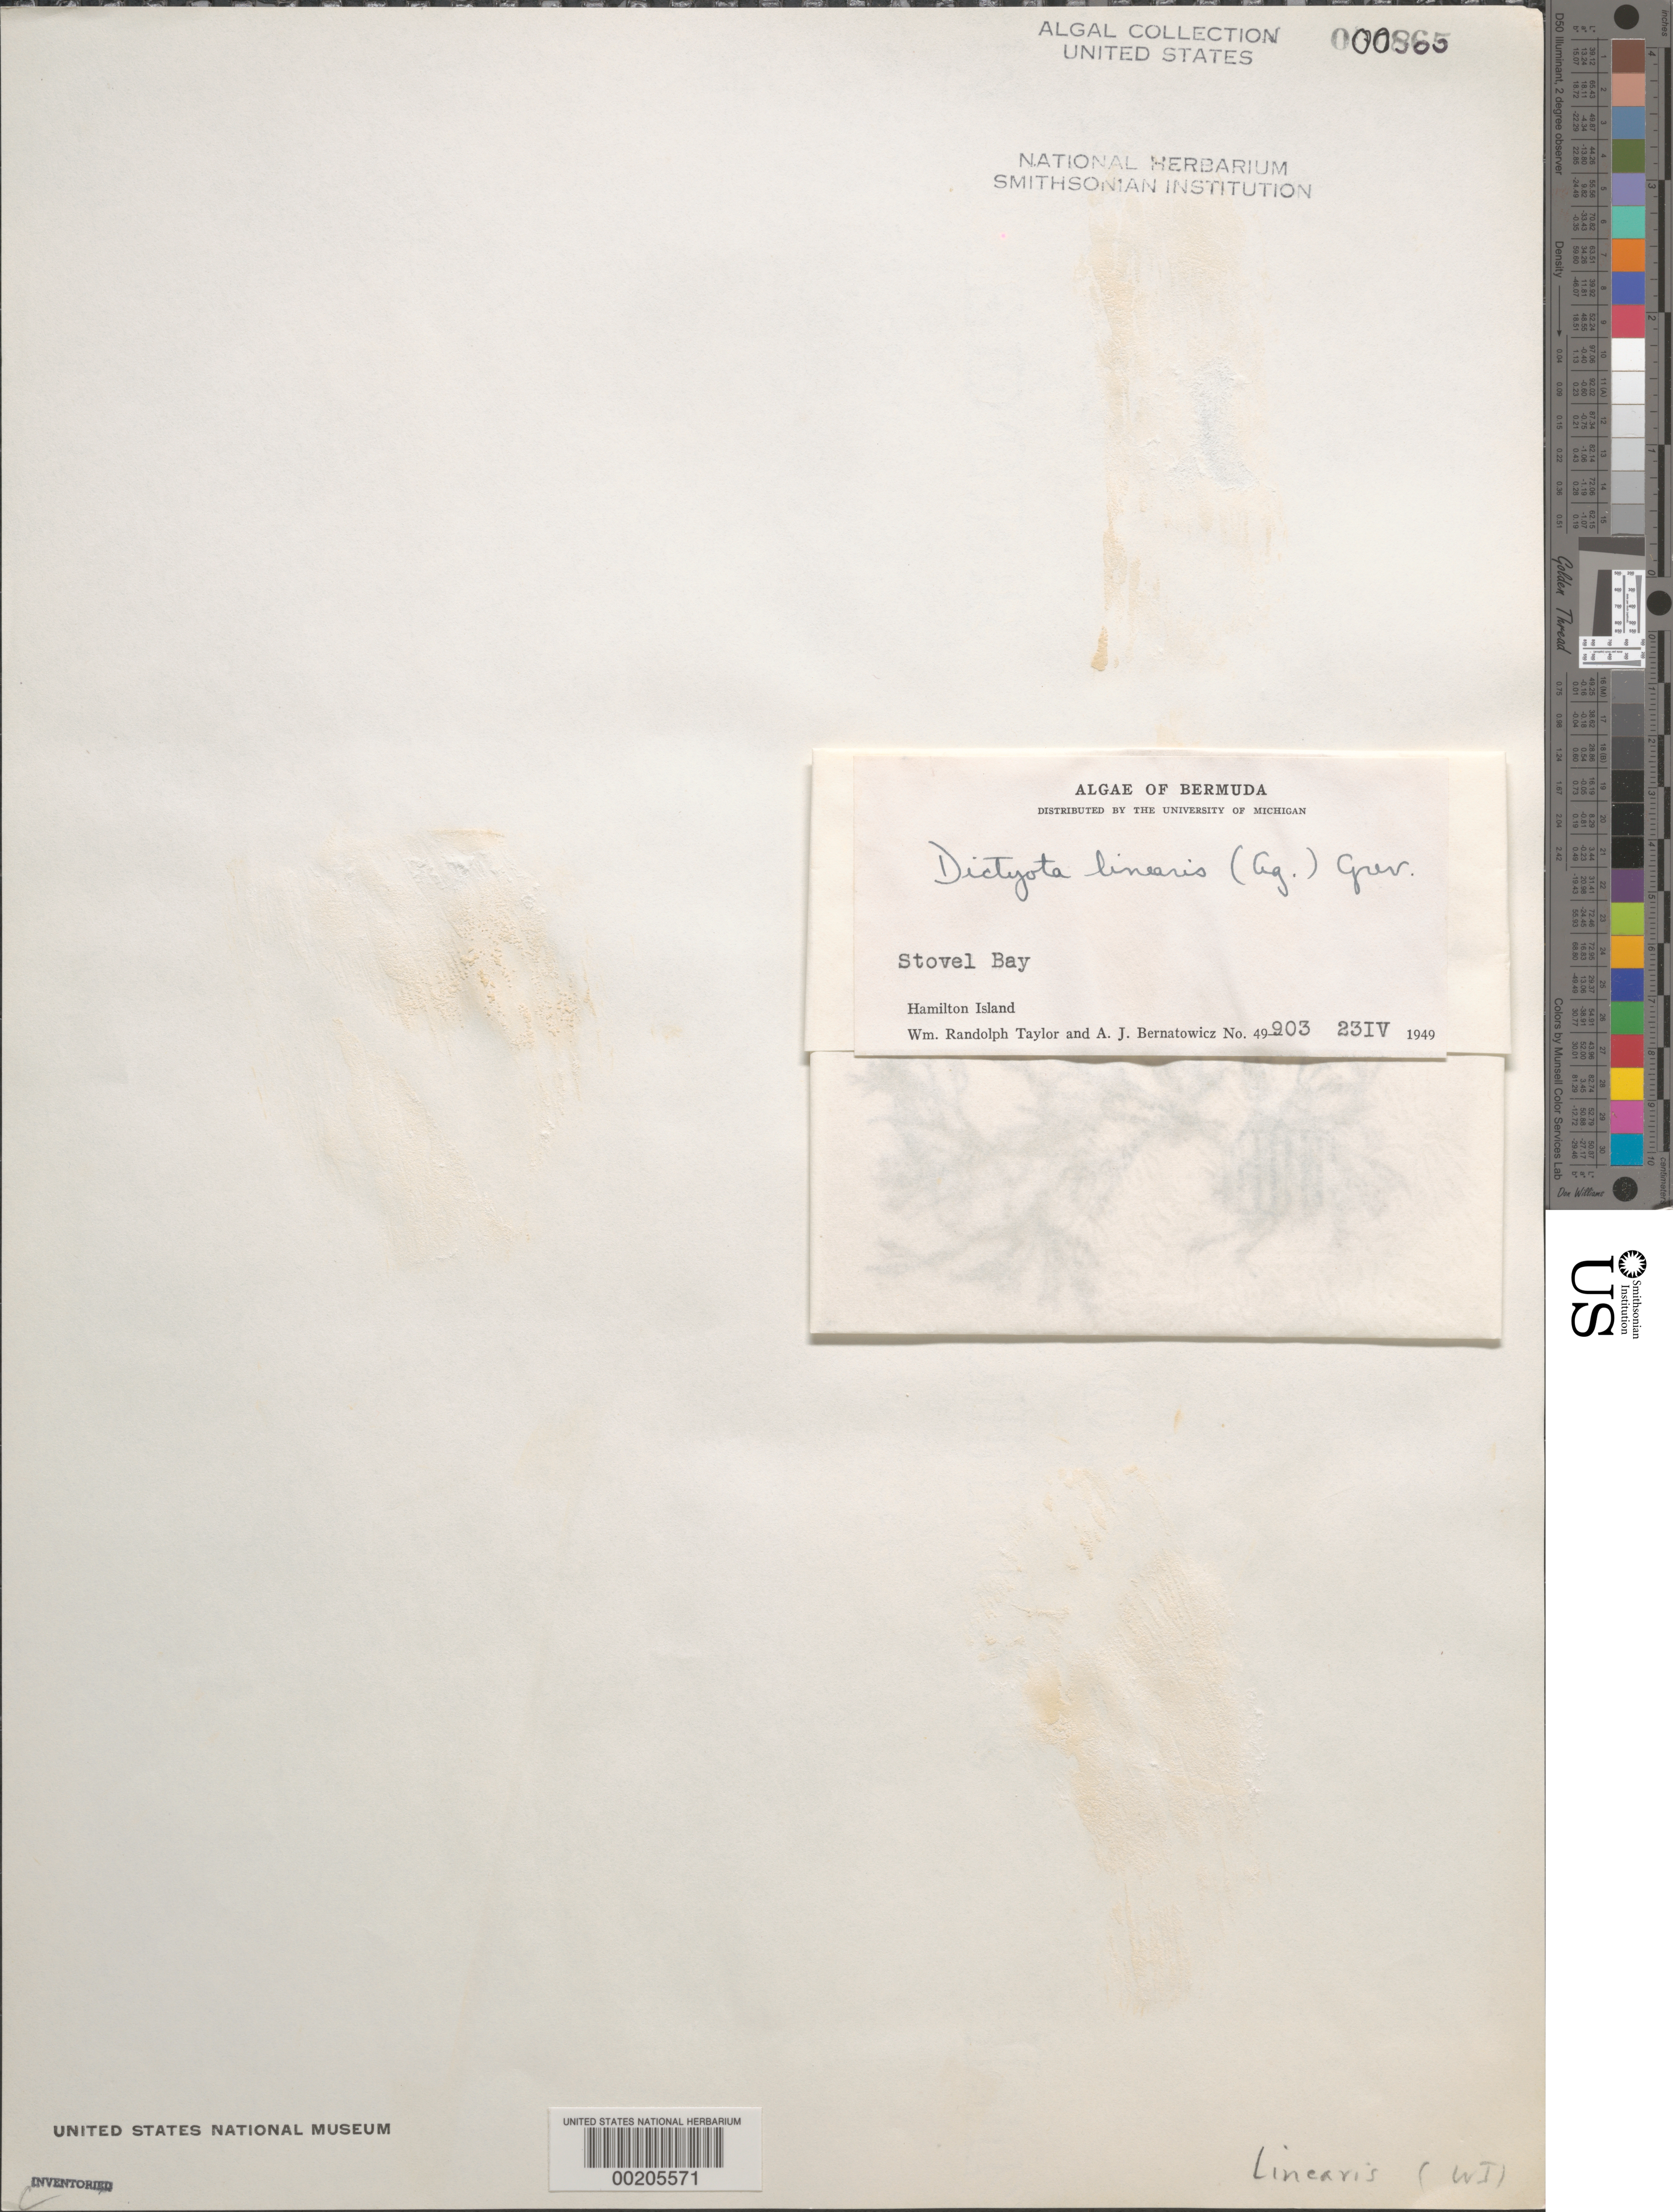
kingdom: Chromista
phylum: Ochrophyta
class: Phaeophyceae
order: Dictyotales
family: Dictyotaceae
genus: Dictyota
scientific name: Dictyota linearis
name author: (C. Agardh) Grev.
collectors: W. R. Taylor & A. Bernatowicz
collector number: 49-903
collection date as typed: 23 Apr 1949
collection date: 1949-04-23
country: Bermuda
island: Bermuda Island (Hamilton Island)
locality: Stovel Bay, northwest part of island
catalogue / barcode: US 865